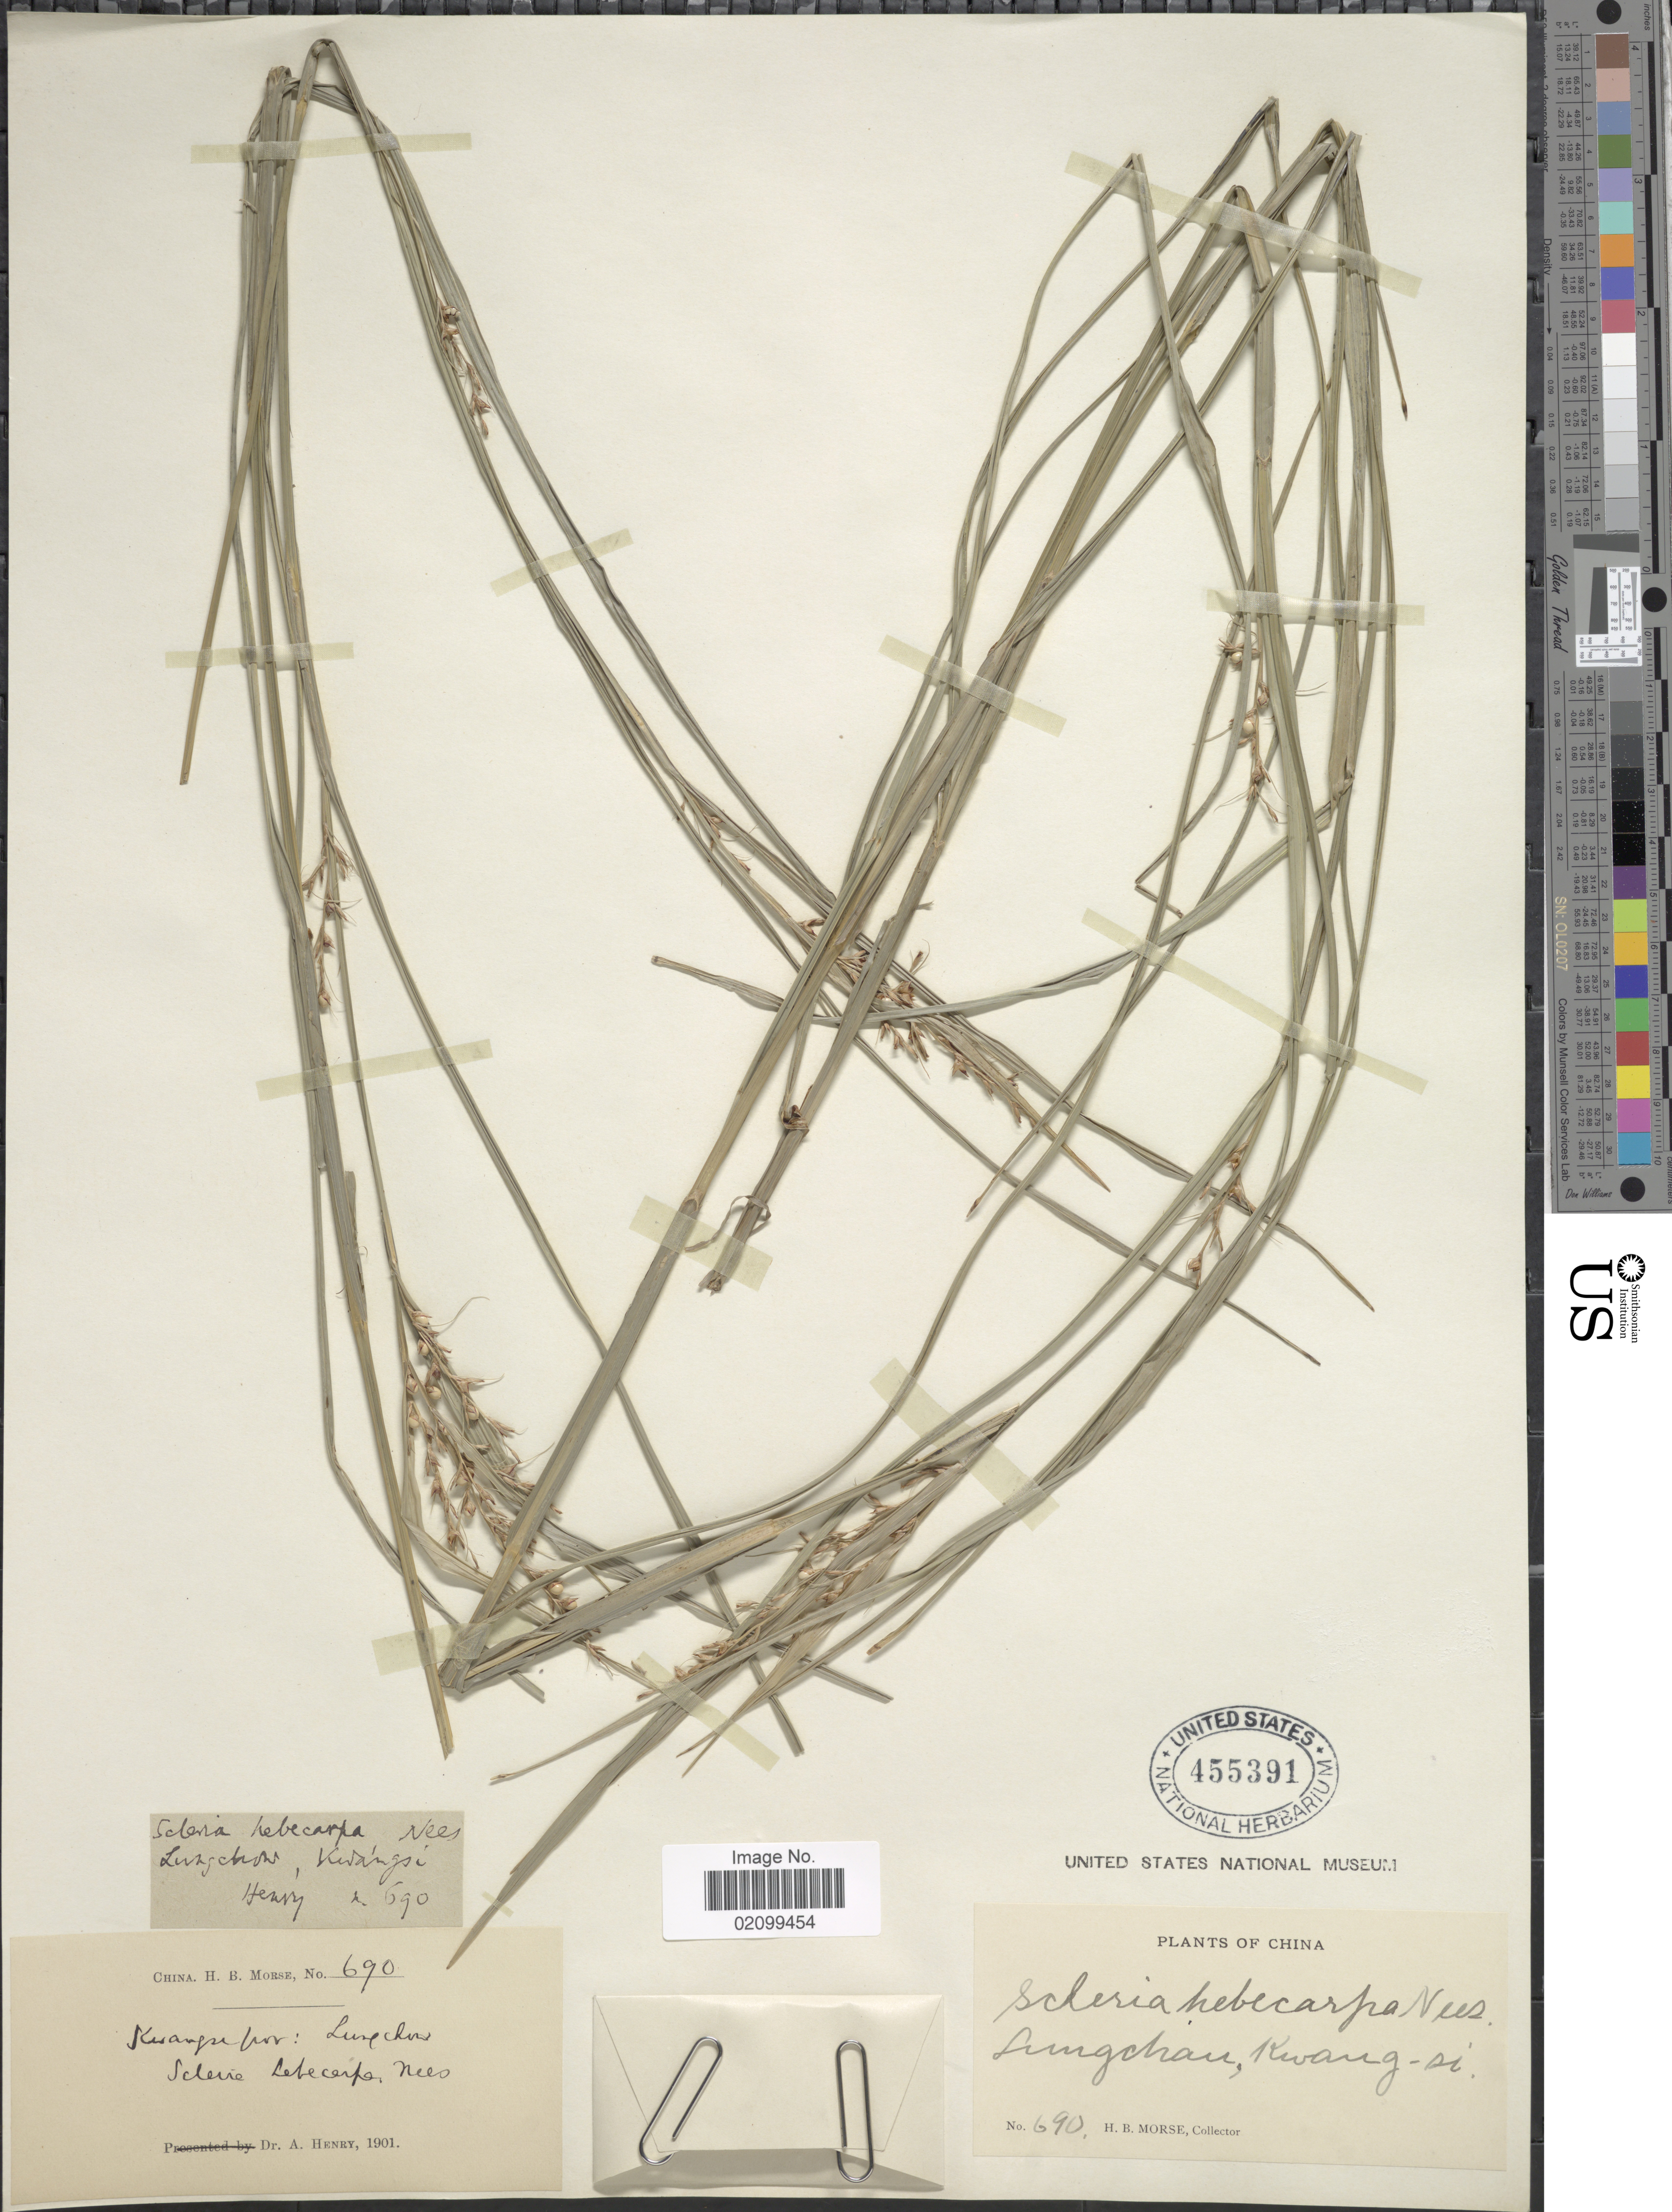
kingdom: Plantae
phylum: Tracheophyta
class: Liliopsida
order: Poales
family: Cyperaceae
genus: Scleria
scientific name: Scleria levis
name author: Retz.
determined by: Strong, Mark T., (BOT), Smithsonian Institution - National Museum of Natural History (UNITED STATES)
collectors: H. Morse & A. Henry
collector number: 690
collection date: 1901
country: China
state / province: Guangxi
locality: Kwangsi prov.: Lungchau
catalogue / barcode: US 455391